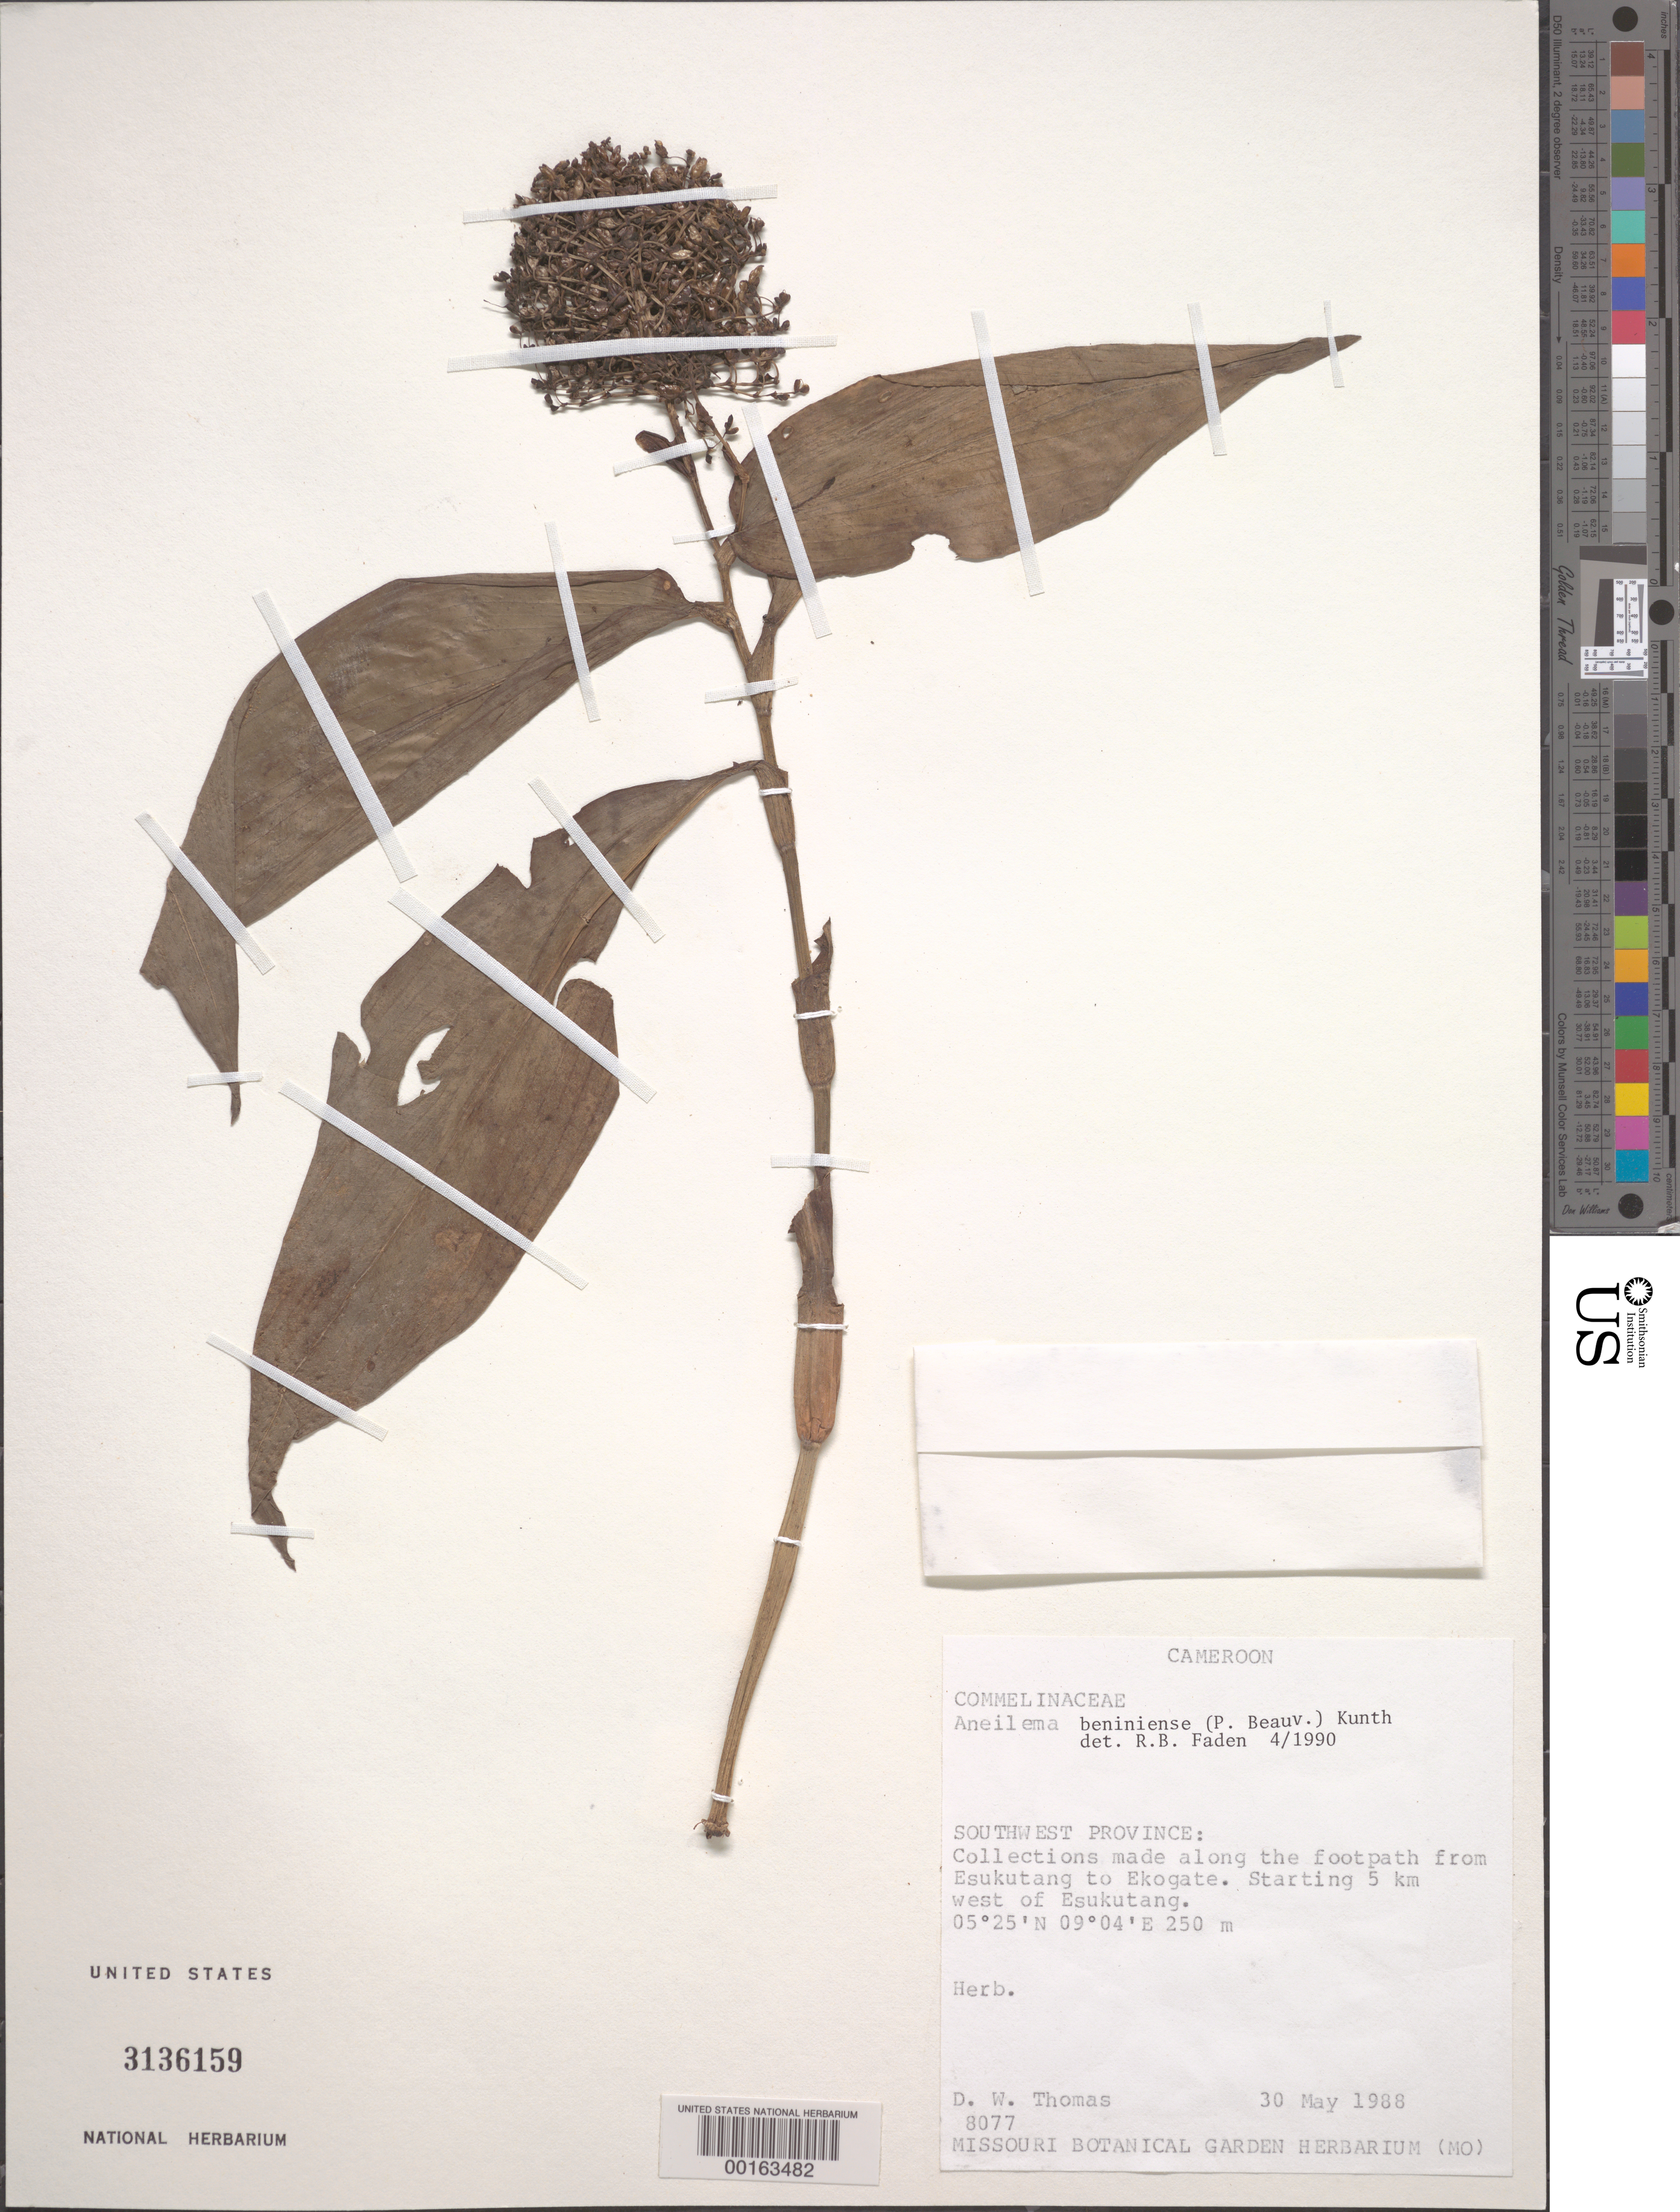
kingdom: Plantae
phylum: Tracheophyta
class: Liliopsida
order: Commelinales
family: Commelinaceae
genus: Aneilema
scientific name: Aneilema beniniense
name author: (P. Beauv.) Kunth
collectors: D. W. Thomas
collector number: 8077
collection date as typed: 30 May 1988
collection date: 1988-05-30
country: Cameroon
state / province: Sud-Ouest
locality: Foothpath from esukutang to ekogate, 5 km w of esukuntang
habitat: Along footpath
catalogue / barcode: US 3136159